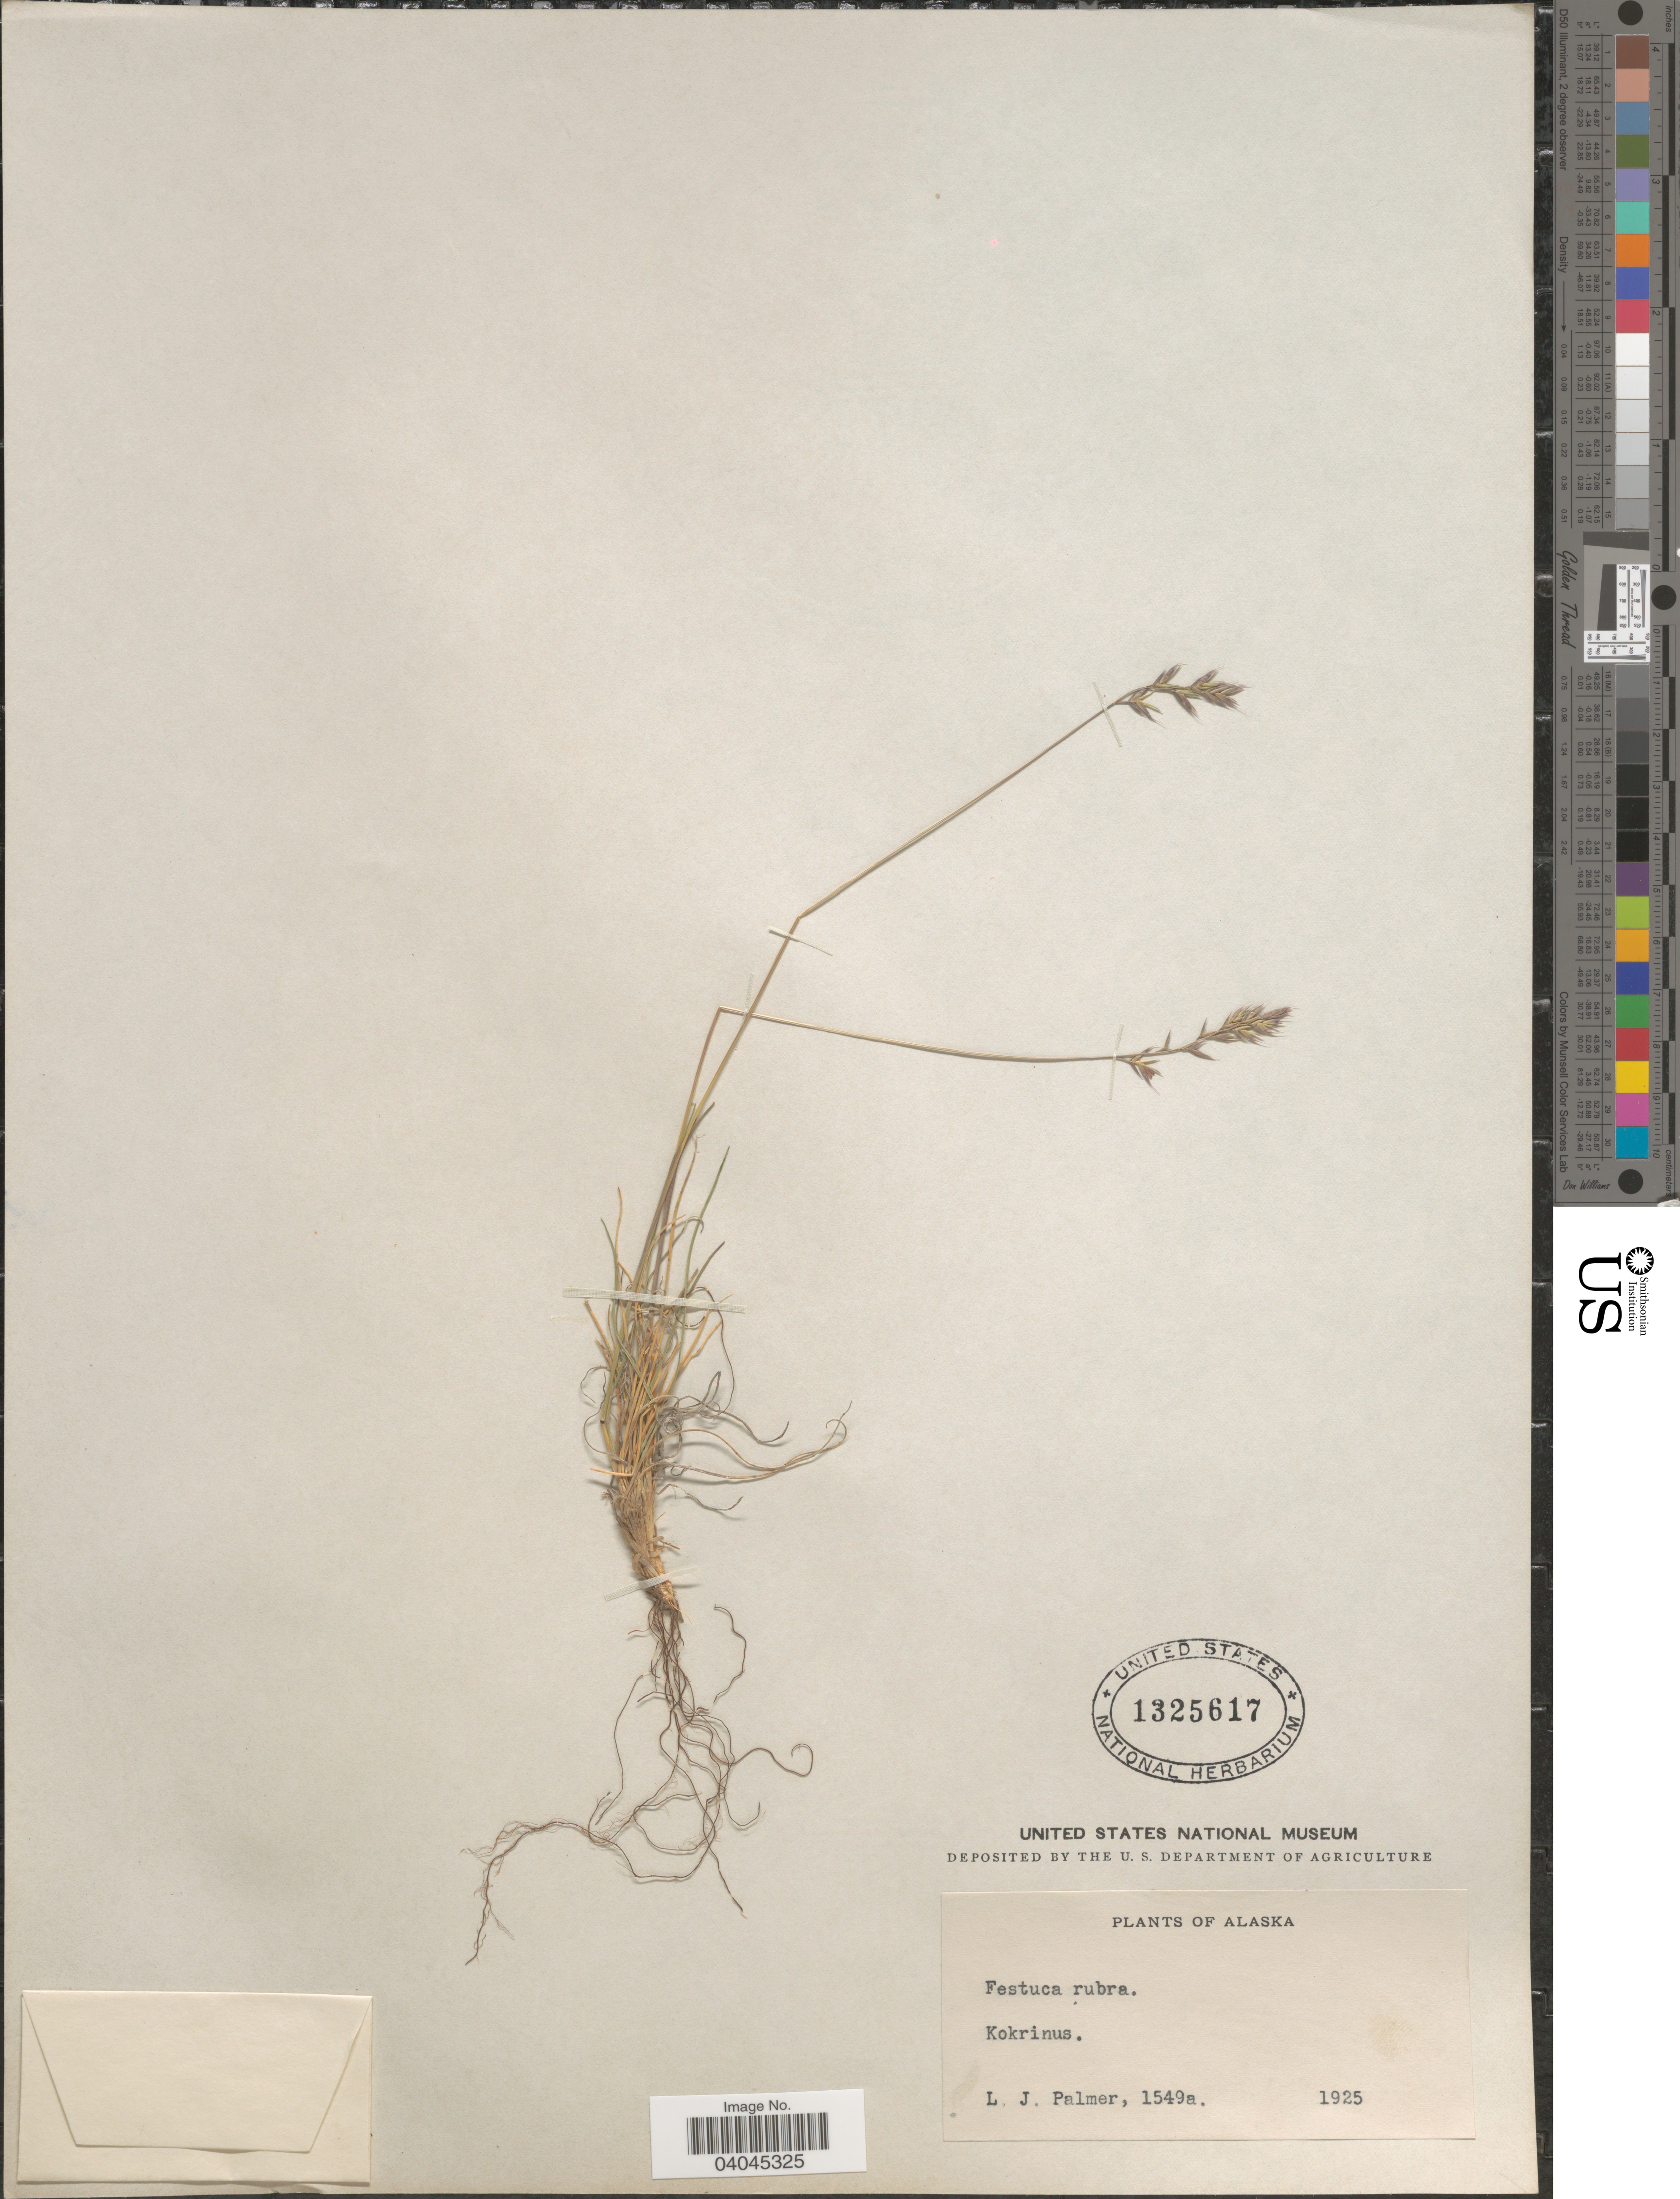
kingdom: Plantae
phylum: Tracheophyta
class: Liliopsida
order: Poales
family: Poaceae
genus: Festuca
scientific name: Festuca rubra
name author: L.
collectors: L. J. Palmer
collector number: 1549a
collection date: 1925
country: United States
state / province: Alaska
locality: Kokrinus.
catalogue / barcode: US 1325617